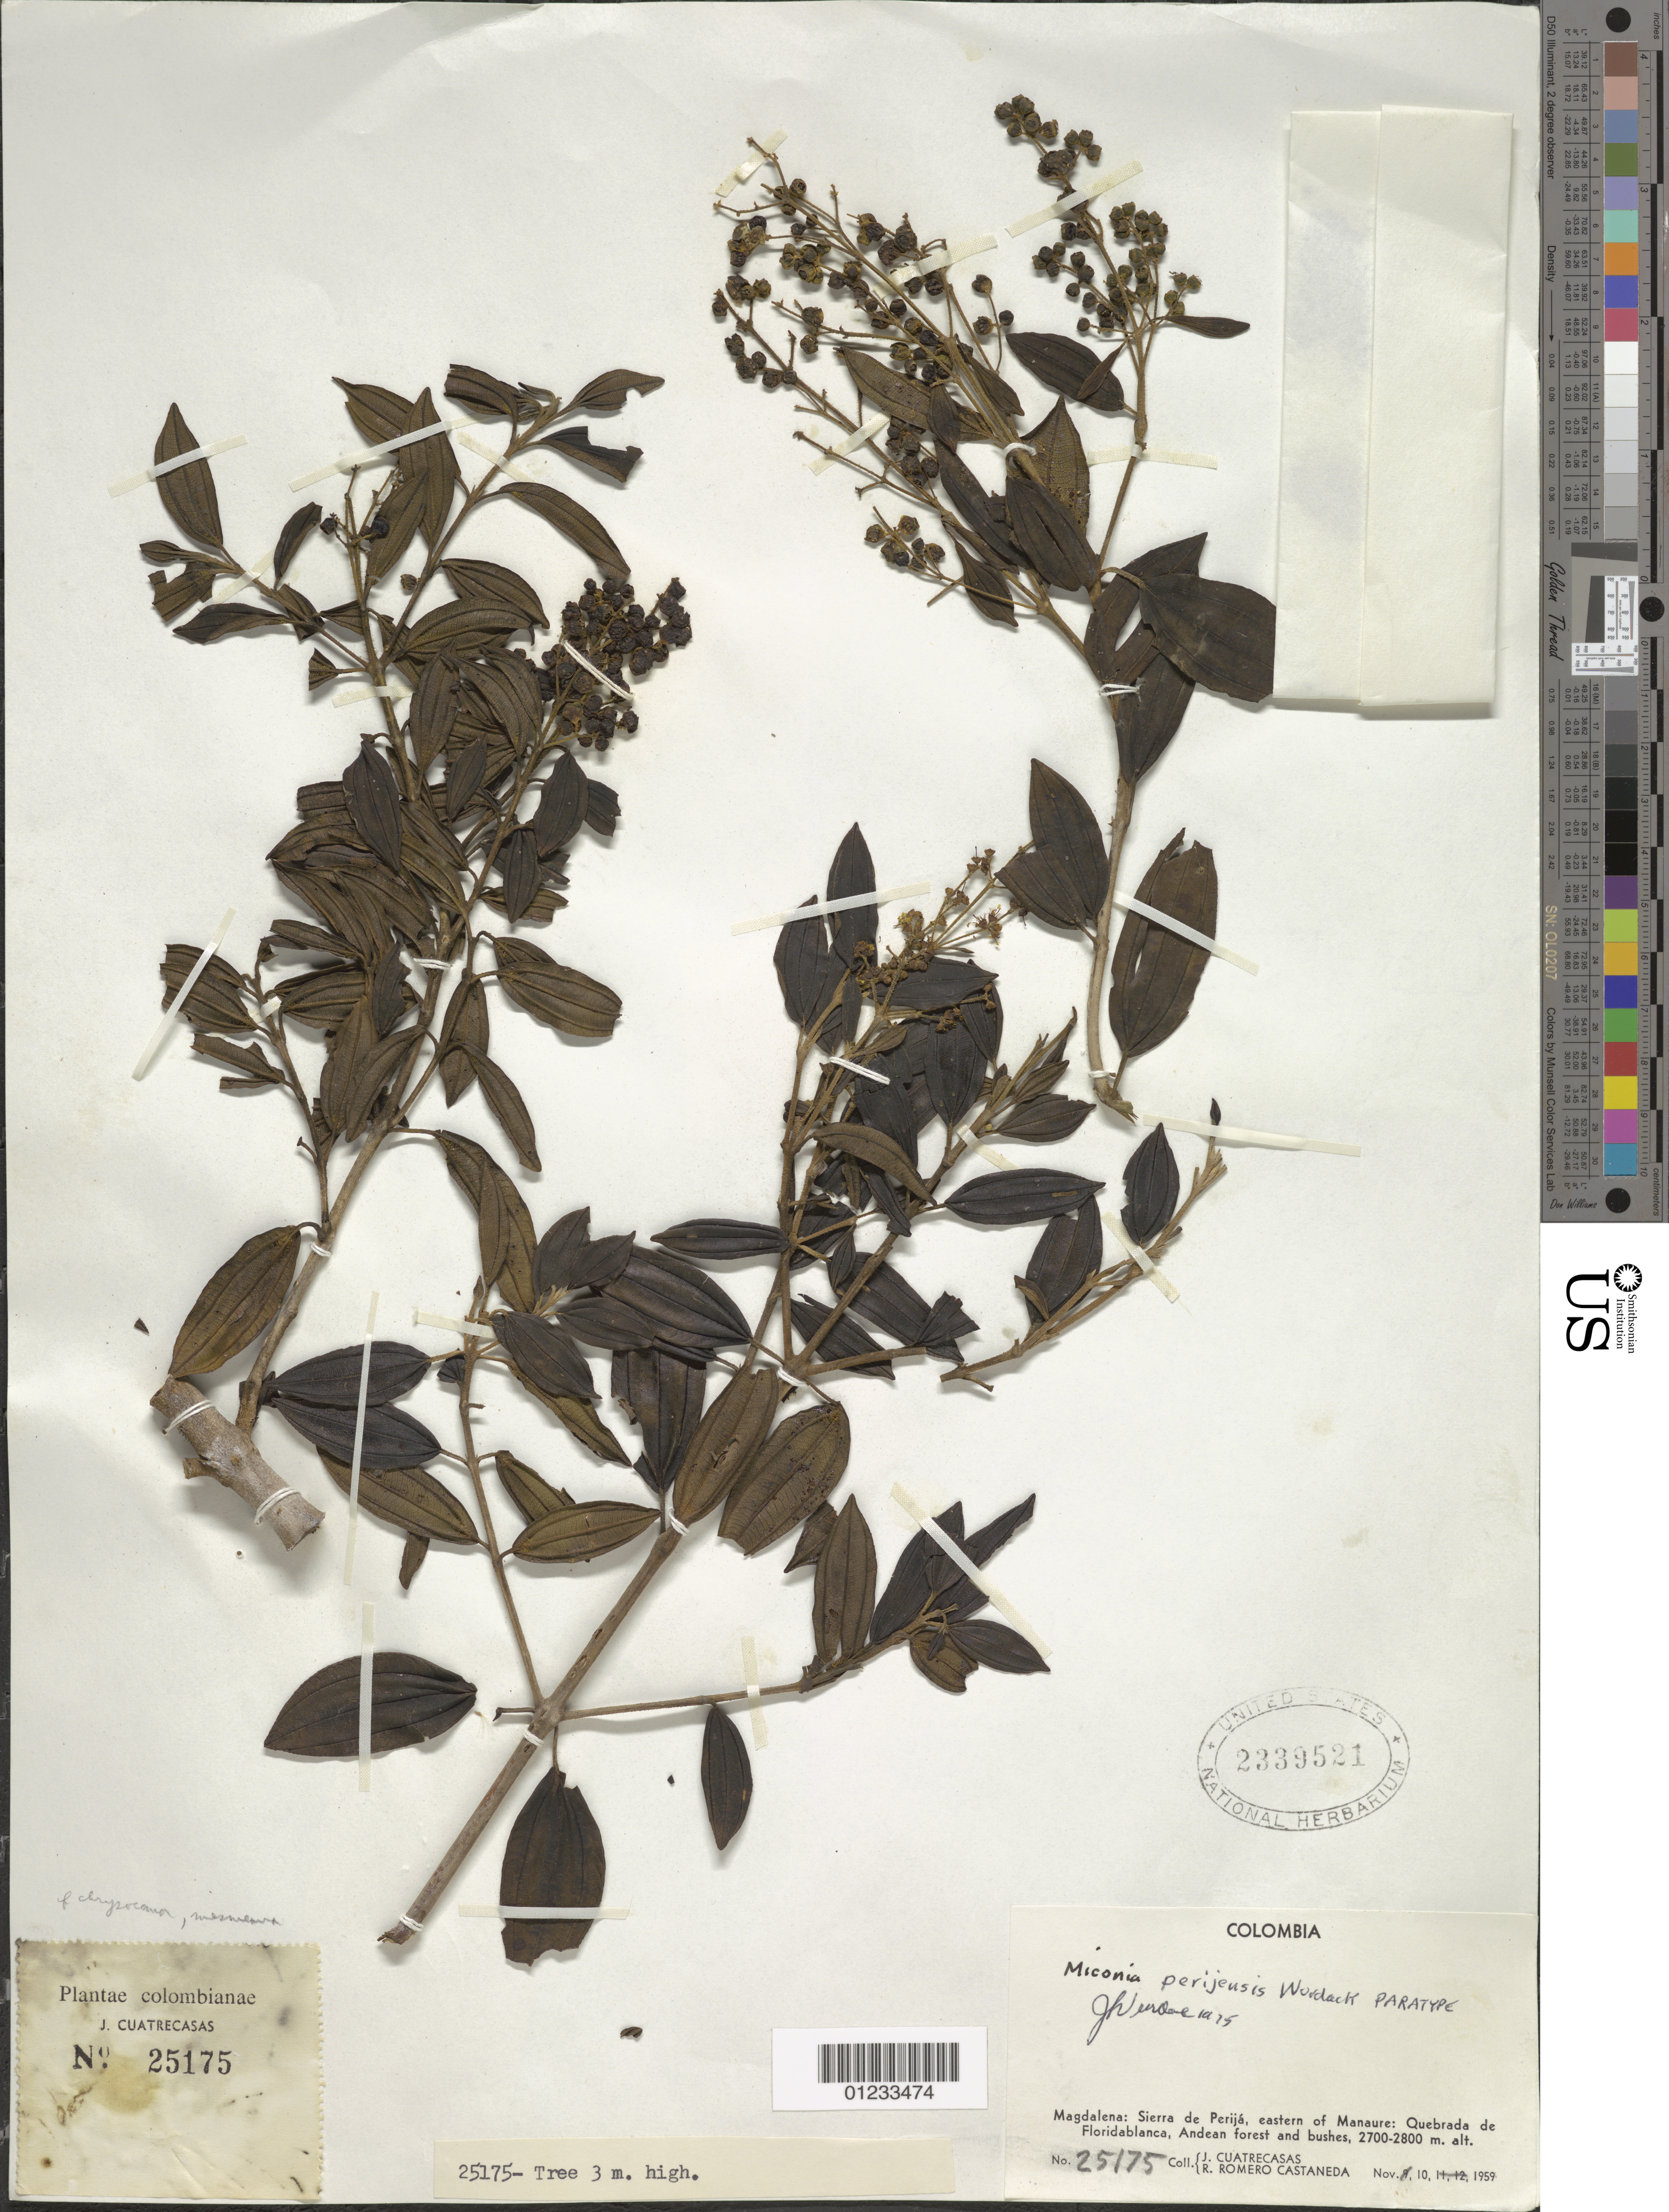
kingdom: Plantae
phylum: Tracheophyta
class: Magnoliopsida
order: Myrtales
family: Melastomataceae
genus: Miconia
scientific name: Miconia perijensis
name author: Wurdack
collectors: J. Cuatrecasas & R. Romero Castañeda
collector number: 25175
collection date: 1959-11-10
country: Colombia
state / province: Magdalena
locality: Sierra de Perijá, eastern of Manaure: Quebrada de Floridablanca, Andean forest and bushes.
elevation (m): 2700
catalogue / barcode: US 2339521